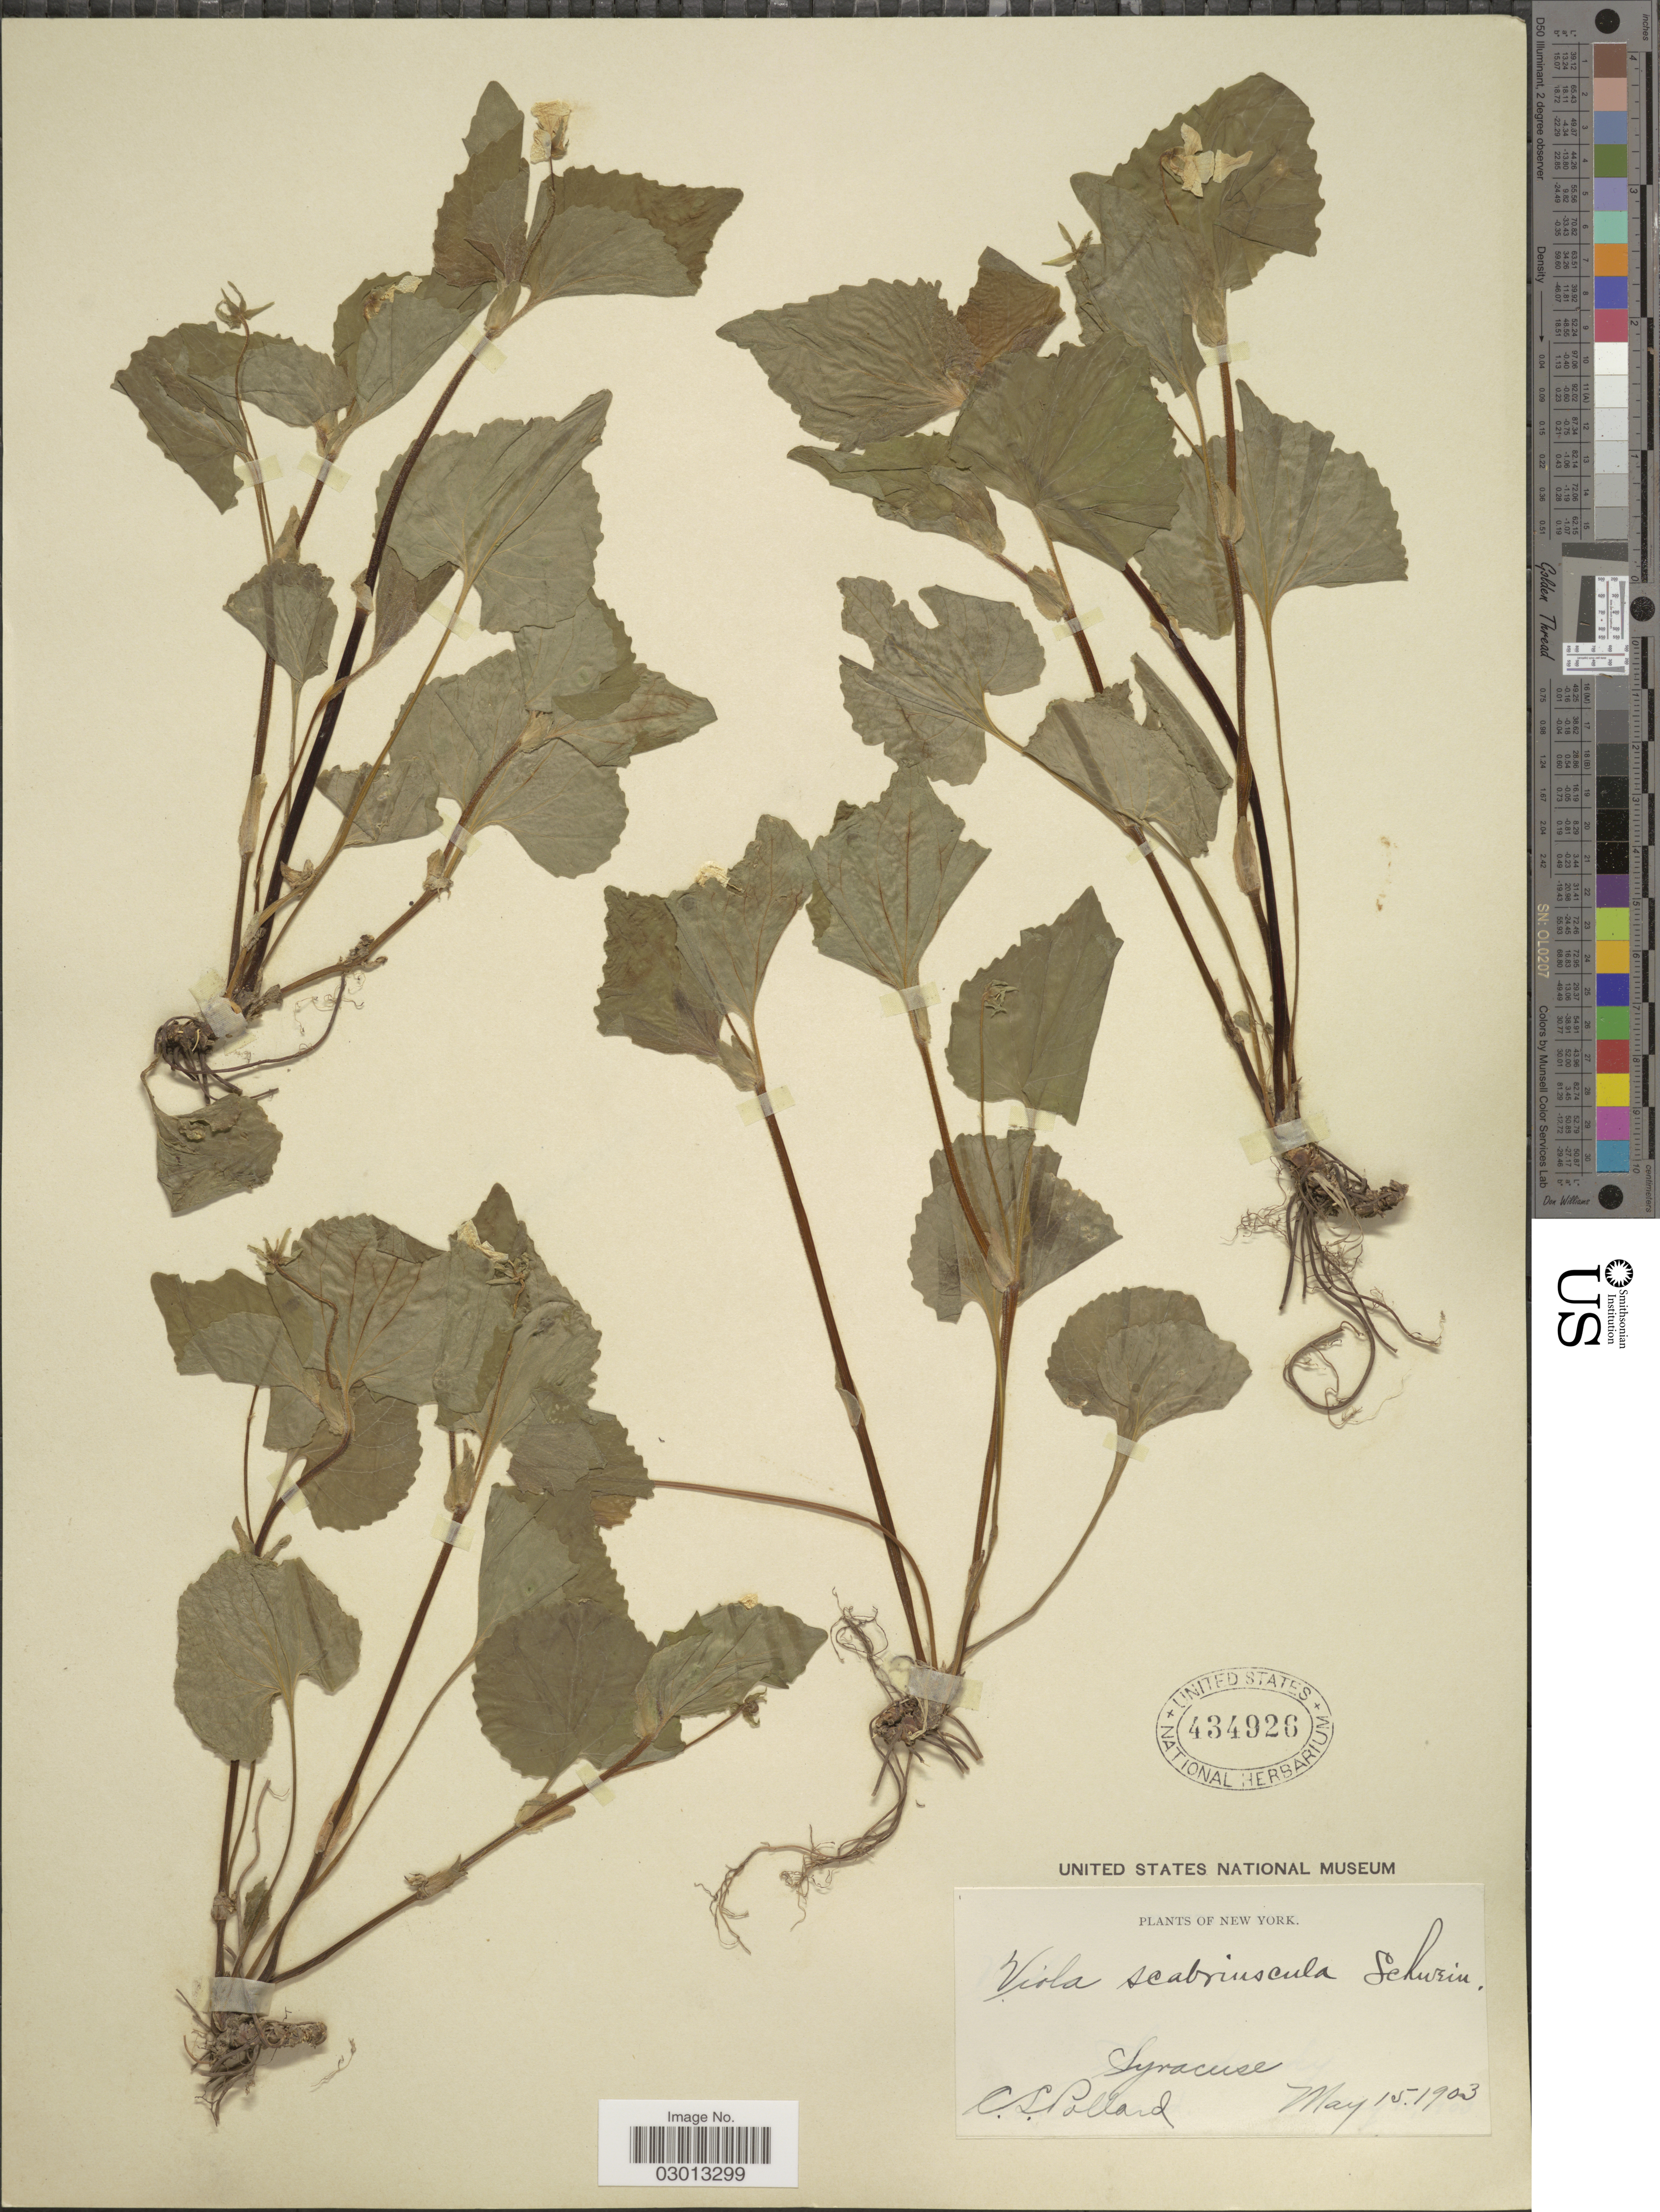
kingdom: Plantae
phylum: Tracheophyta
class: Magnoliopsida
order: Malpighiales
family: Violaceae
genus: Viola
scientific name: Viola pensylvanica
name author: Michx.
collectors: C. L. Pollard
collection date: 1903-05-15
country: United States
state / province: New York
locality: Syracuse.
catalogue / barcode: US 434926